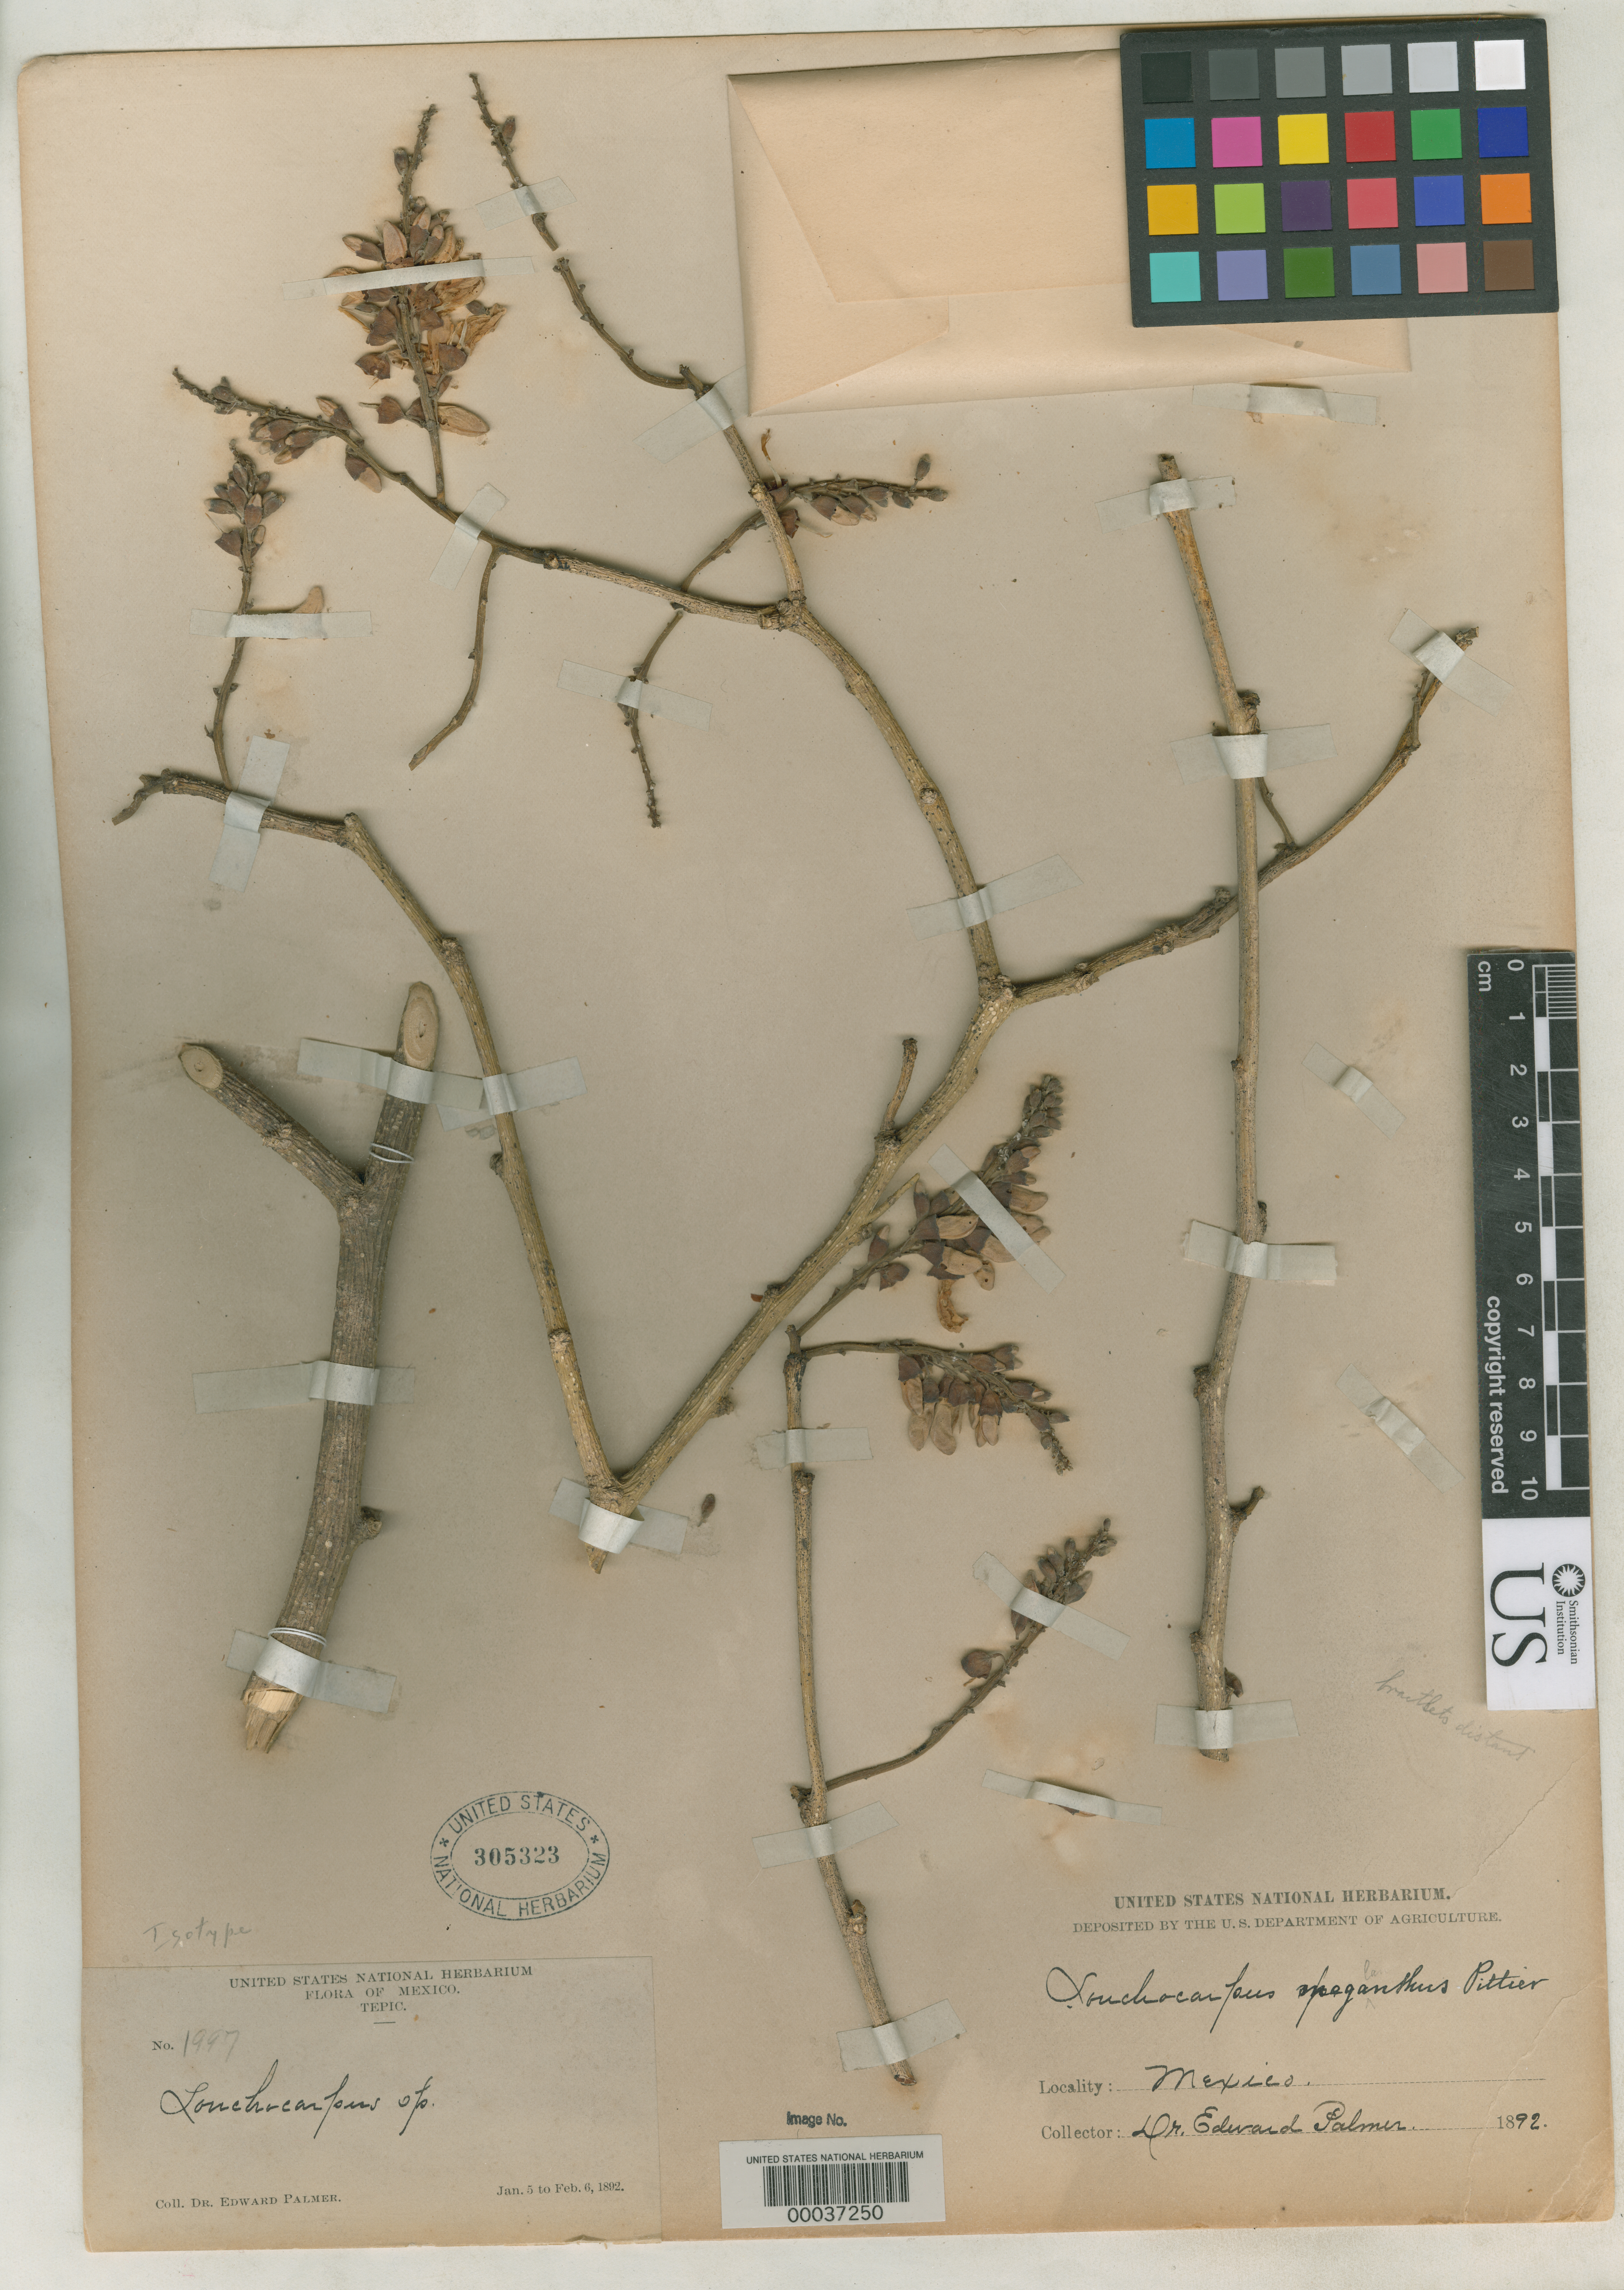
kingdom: Plantae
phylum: Tracheophyta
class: Magnoliopsida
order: Fabales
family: Fabaceae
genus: Lonchocarpus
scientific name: Lonchocarpus megalanthus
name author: Pittier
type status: Isotype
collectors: E. Palmer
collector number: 1997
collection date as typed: Jan 1892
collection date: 1892-01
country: Mexico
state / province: Nayarit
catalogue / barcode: US 305323